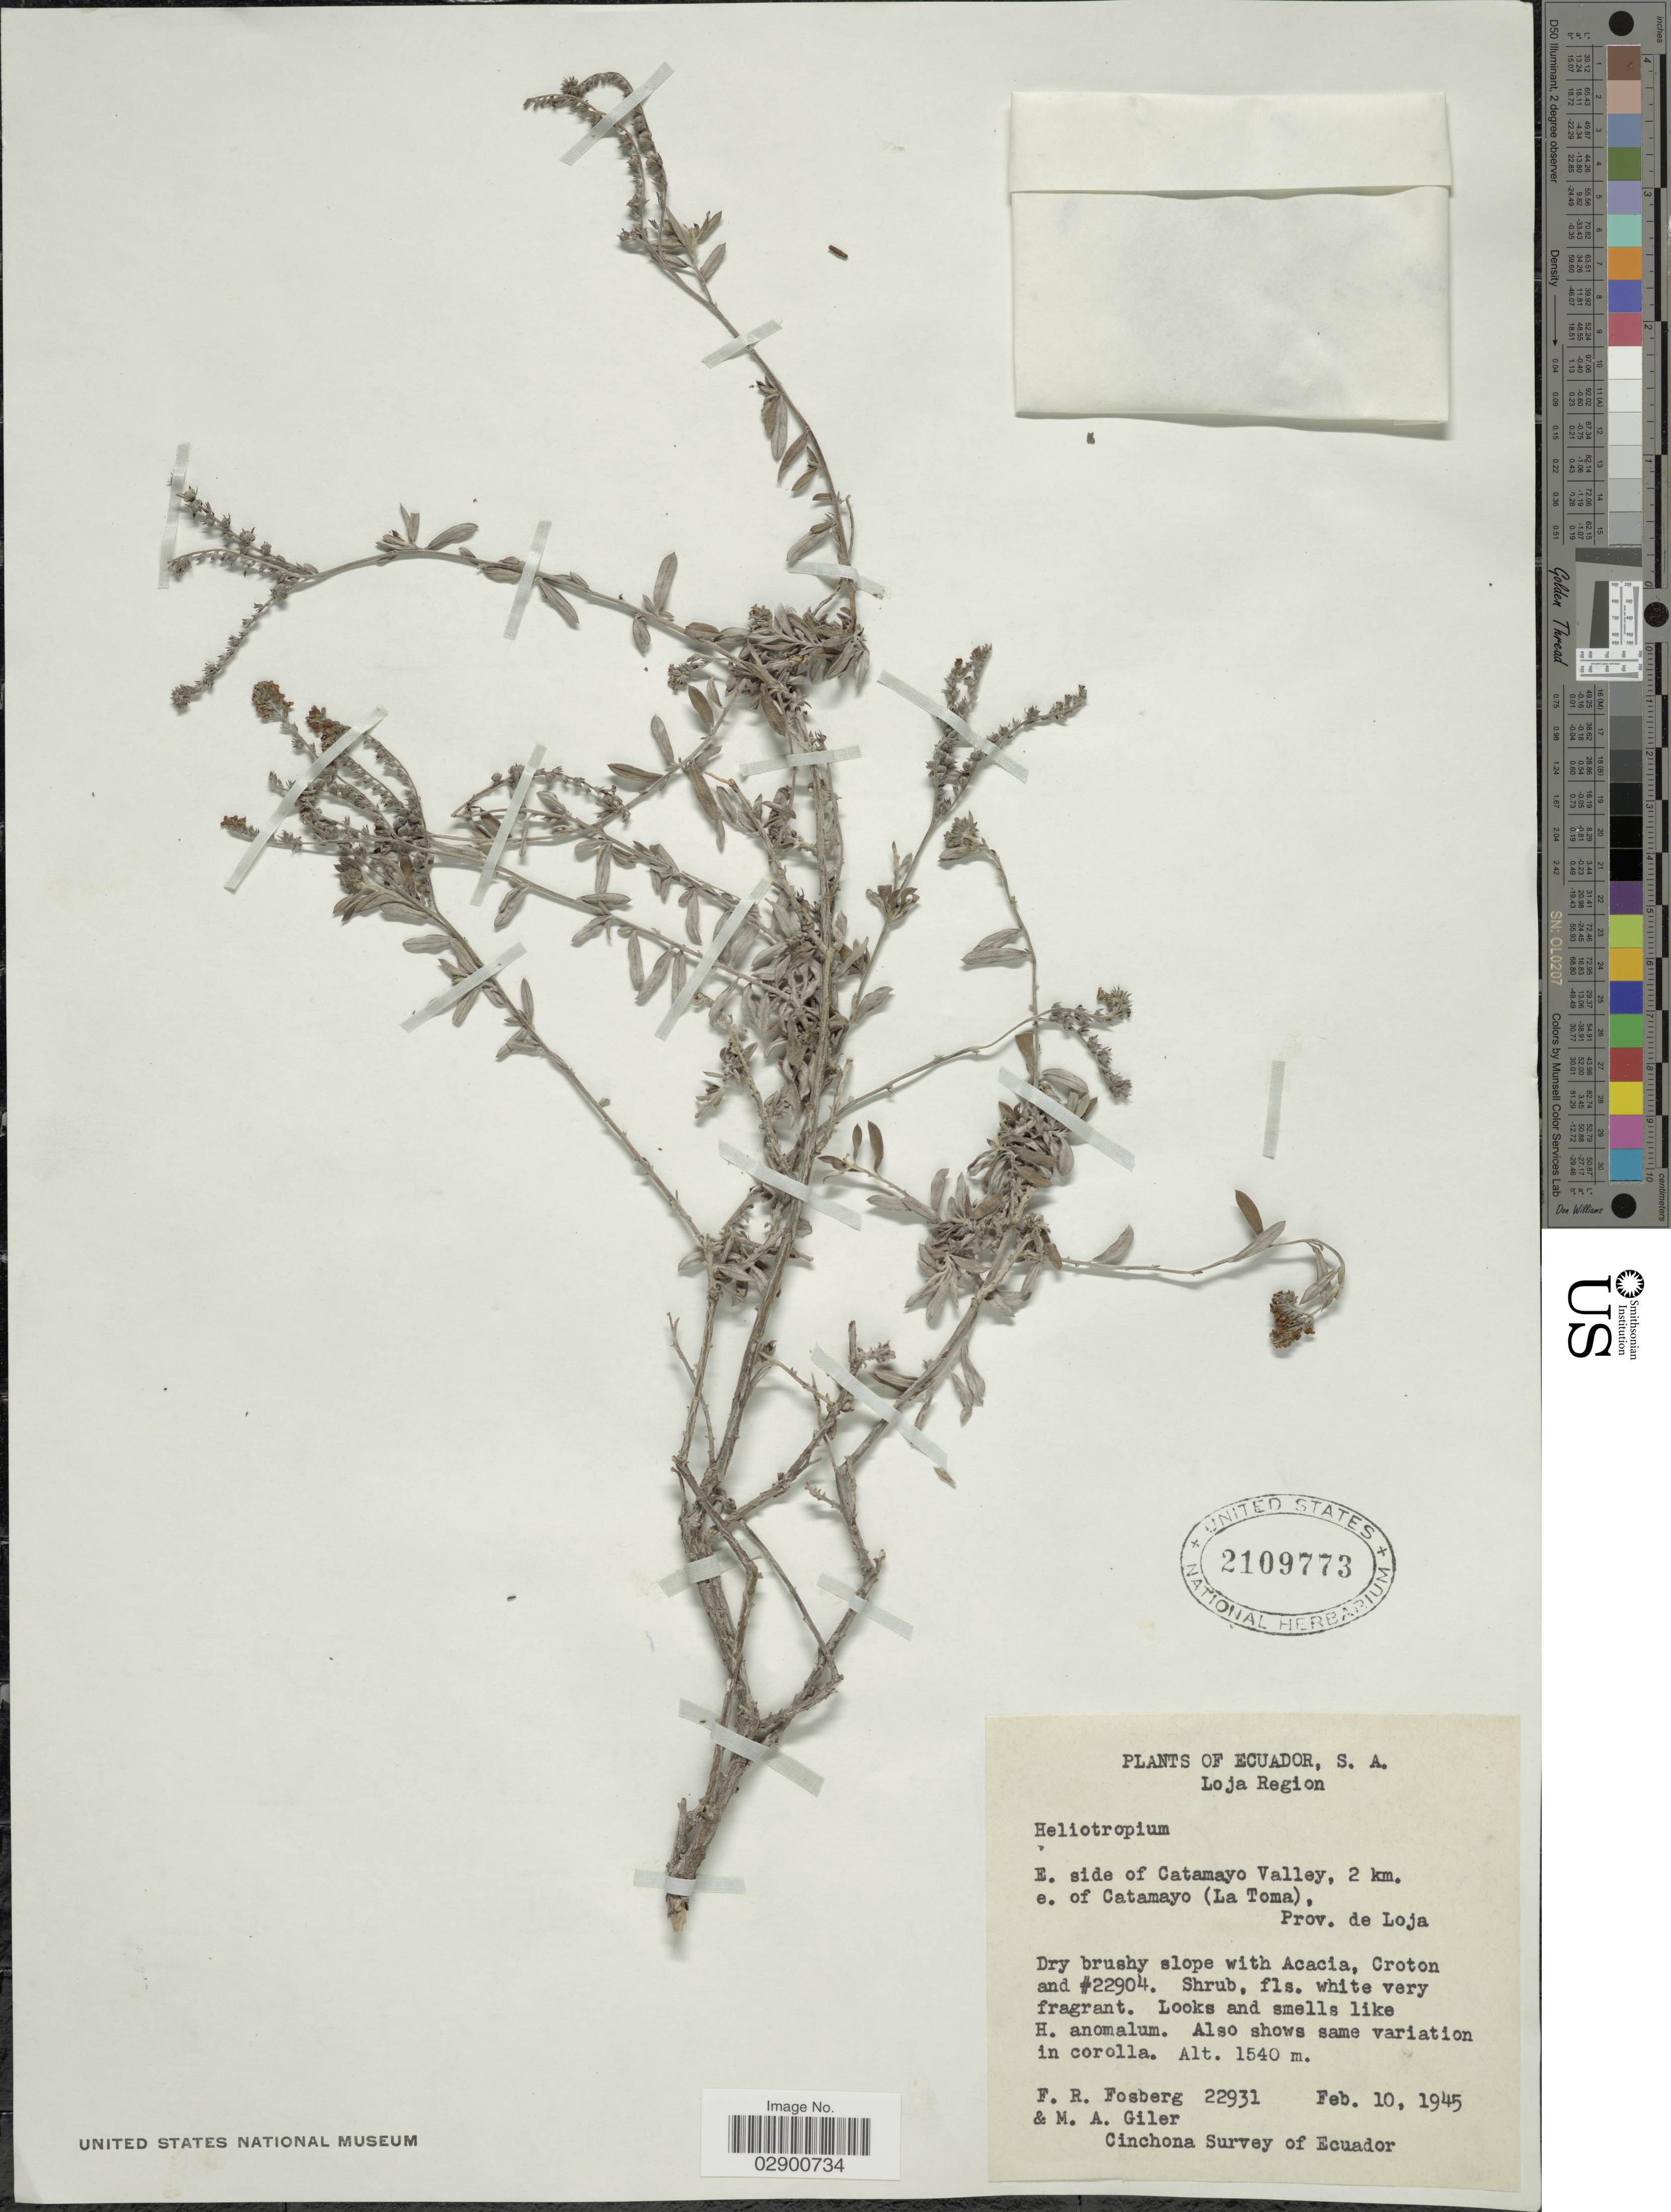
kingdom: Plantae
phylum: Tracheophyta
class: Magnoliopsida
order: Boraginales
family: Heliotropiaceae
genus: Heliotropium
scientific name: Heliotropium sp.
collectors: F. R. Fosberg & M. Giler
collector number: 22931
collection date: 1945-02-10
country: Ecuador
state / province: Loja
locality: Loja Region. E. side of Catamayo Valley, 2 km. e. of Catamayo (La Toma). Prov. de Loja.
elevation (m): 1540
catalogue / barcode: US 2109773